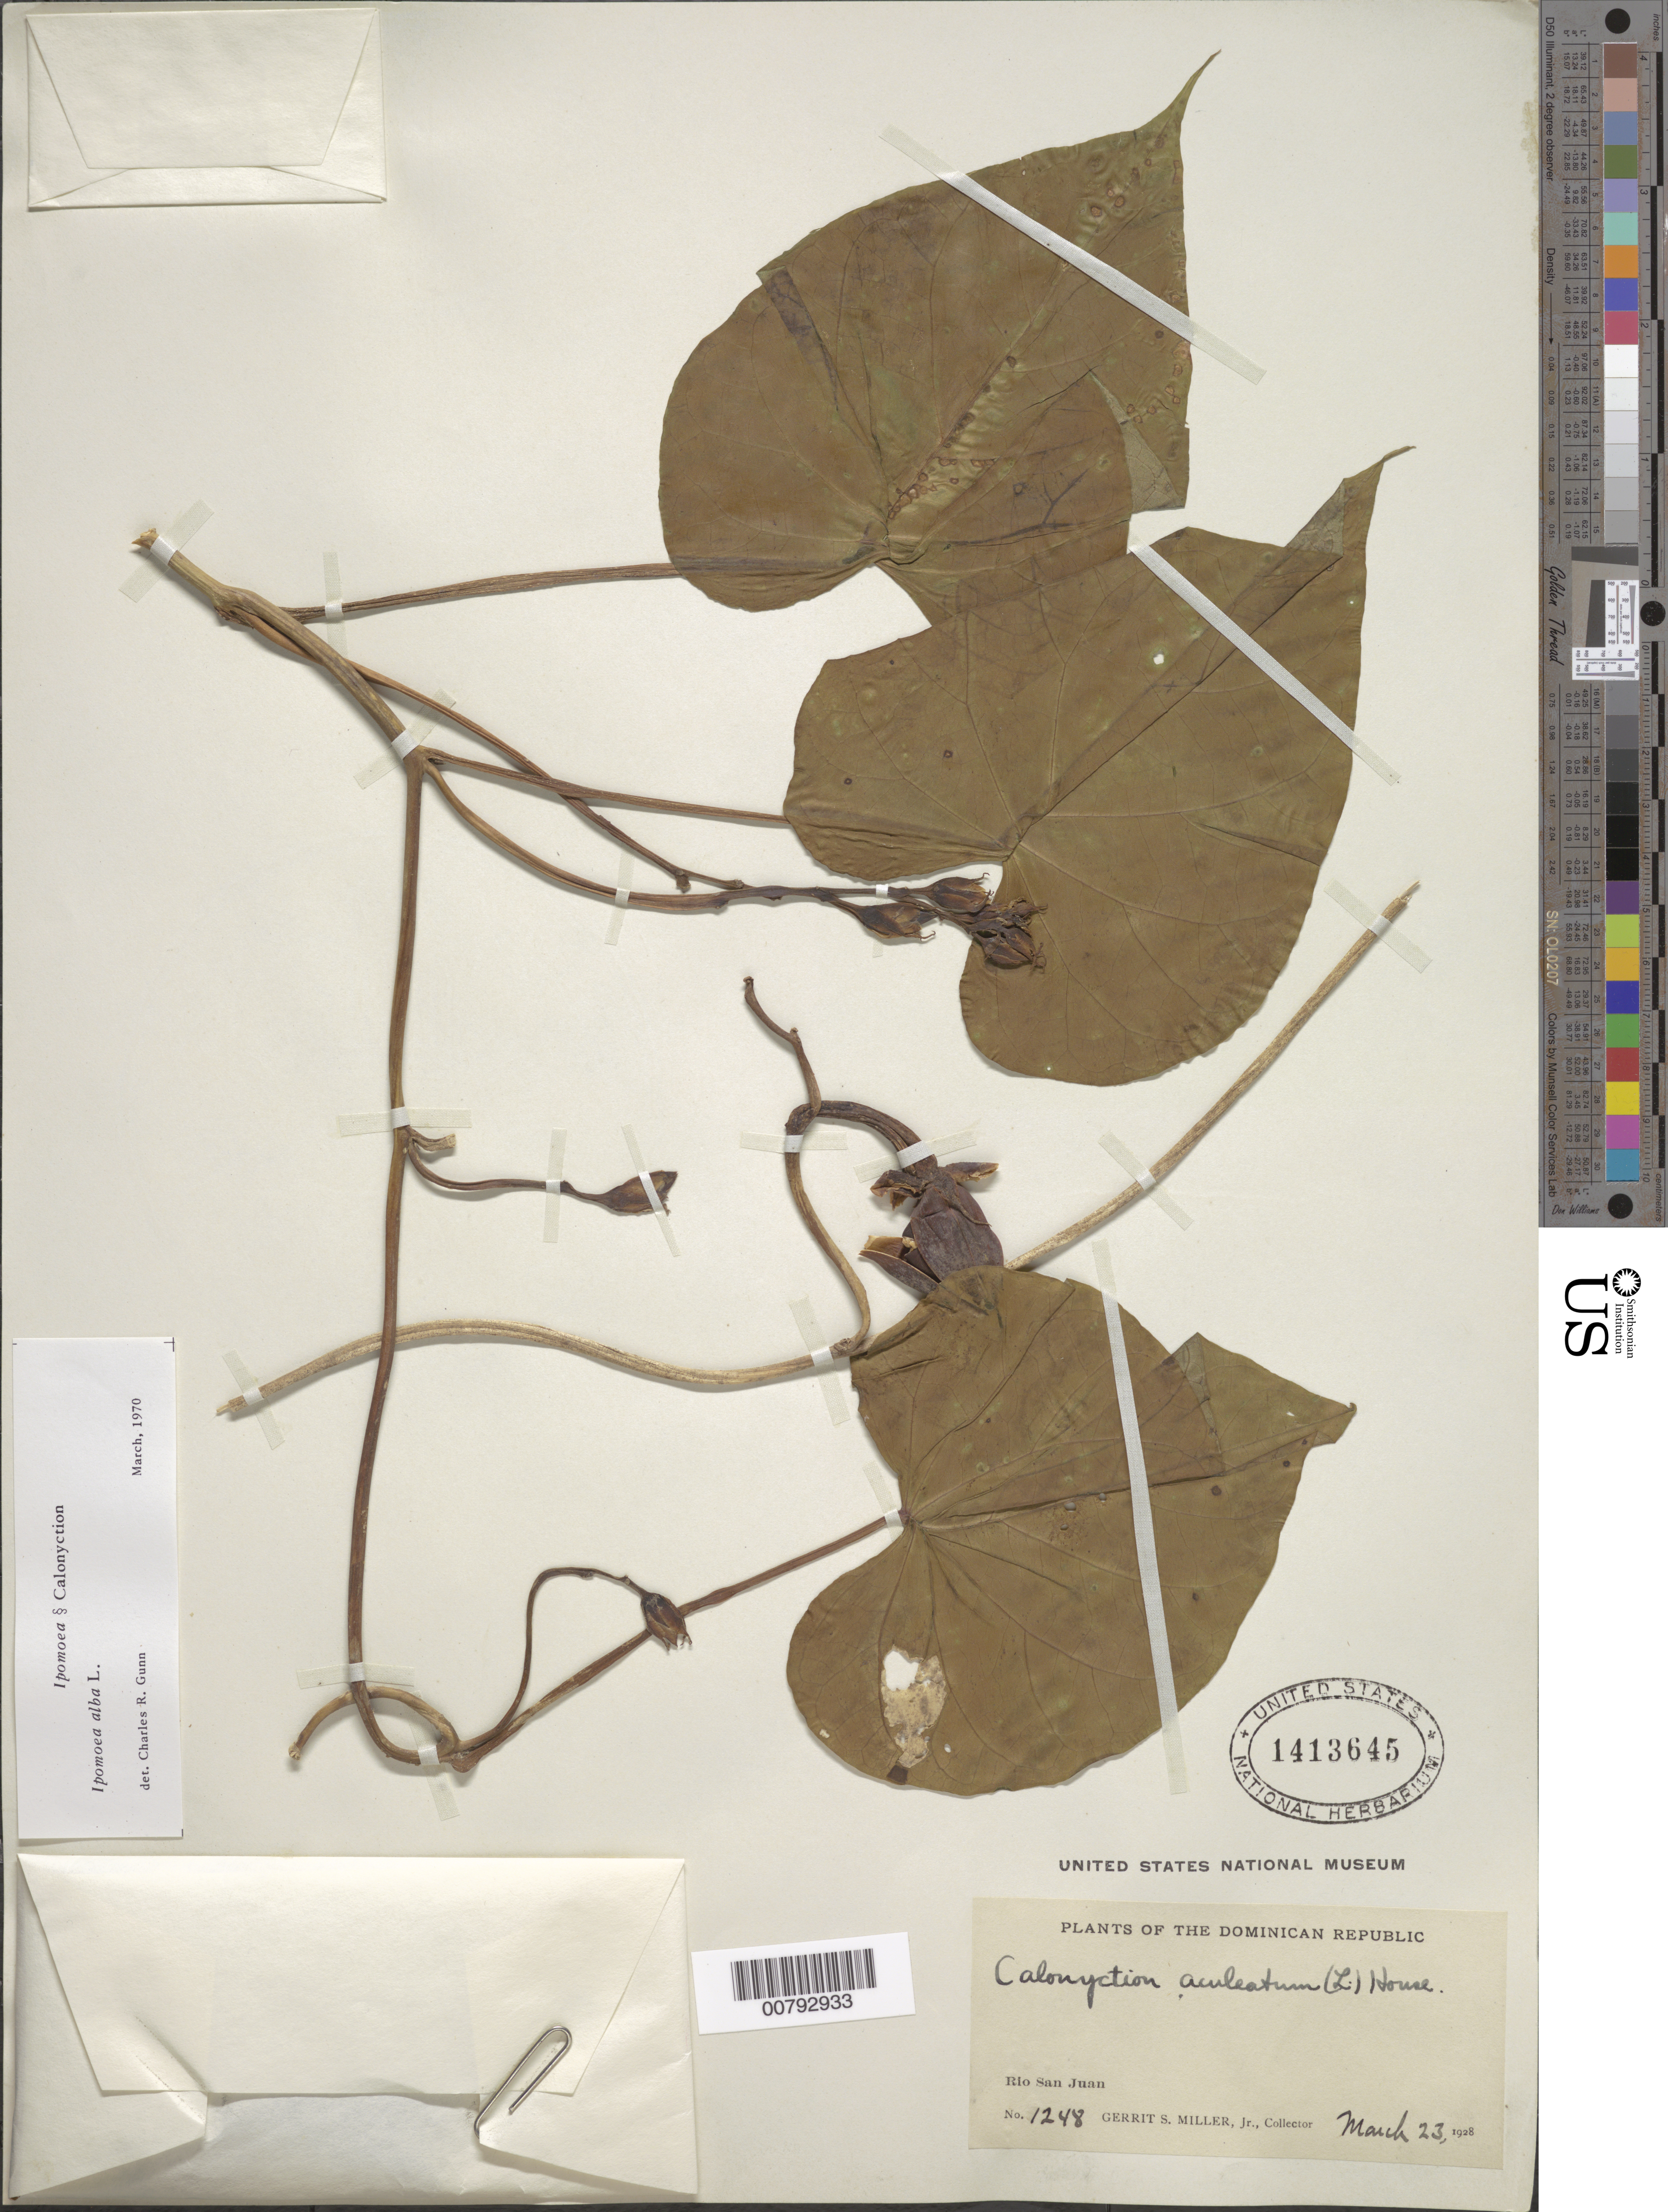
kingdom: Plantae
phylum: Tracheophyta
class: Magnoliopsida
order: Solanales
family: Convolvulaceae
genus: Ipomoea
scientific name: Ipomoea alba L.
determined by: Gunn, C. R., (BARC), United States Department of Agriculture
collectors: G. S. Miller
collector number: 1248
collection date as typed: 23 Mar 1928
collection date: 1928-03-23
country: Dominican Republic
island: Hispaniola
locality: San Juan River.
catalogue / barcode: US 1413645